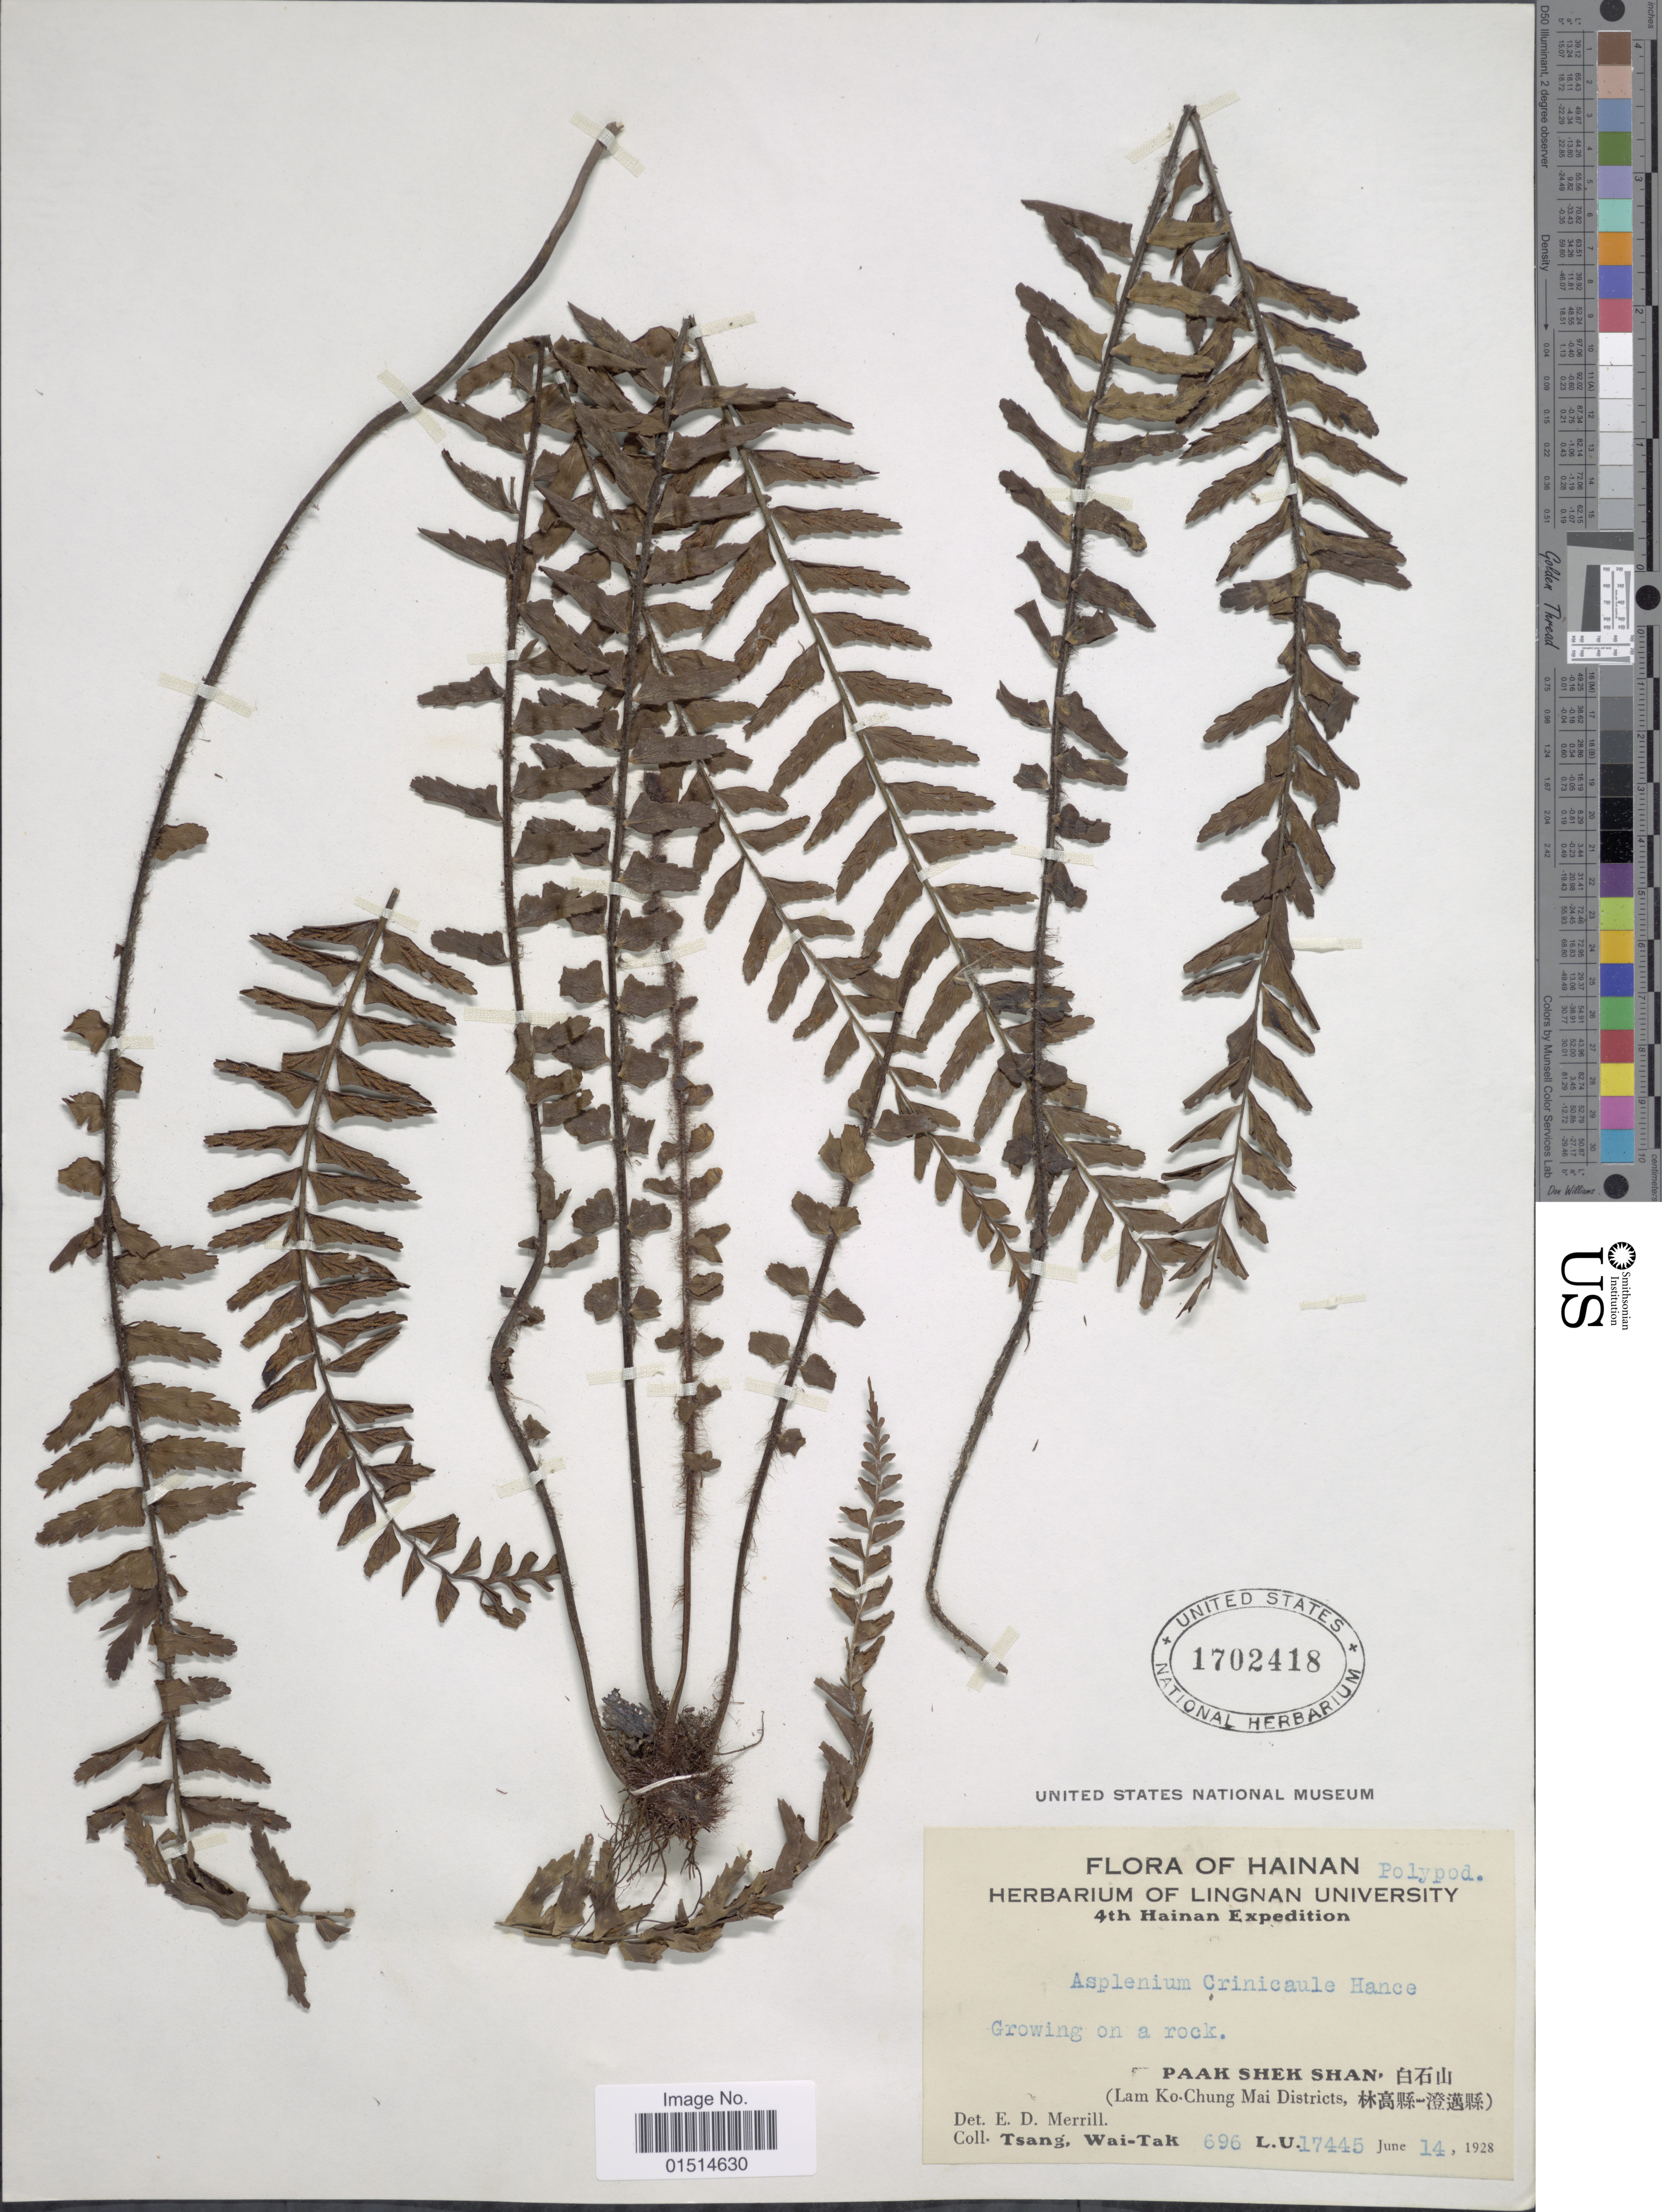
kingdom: Plantae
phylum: Tracheophyta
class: Polypodiopsida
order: Polypodiales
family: Aspleniaceae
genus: Asplenium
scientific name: Asplenium crinicaule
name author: Hance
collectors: T. Tak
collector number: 696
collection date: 1928-06-14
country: China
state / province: Hainan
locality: Hainan, Paak Shek Shan, (Lam Ko-Chung Mai Districts)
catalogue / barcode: US 1702418